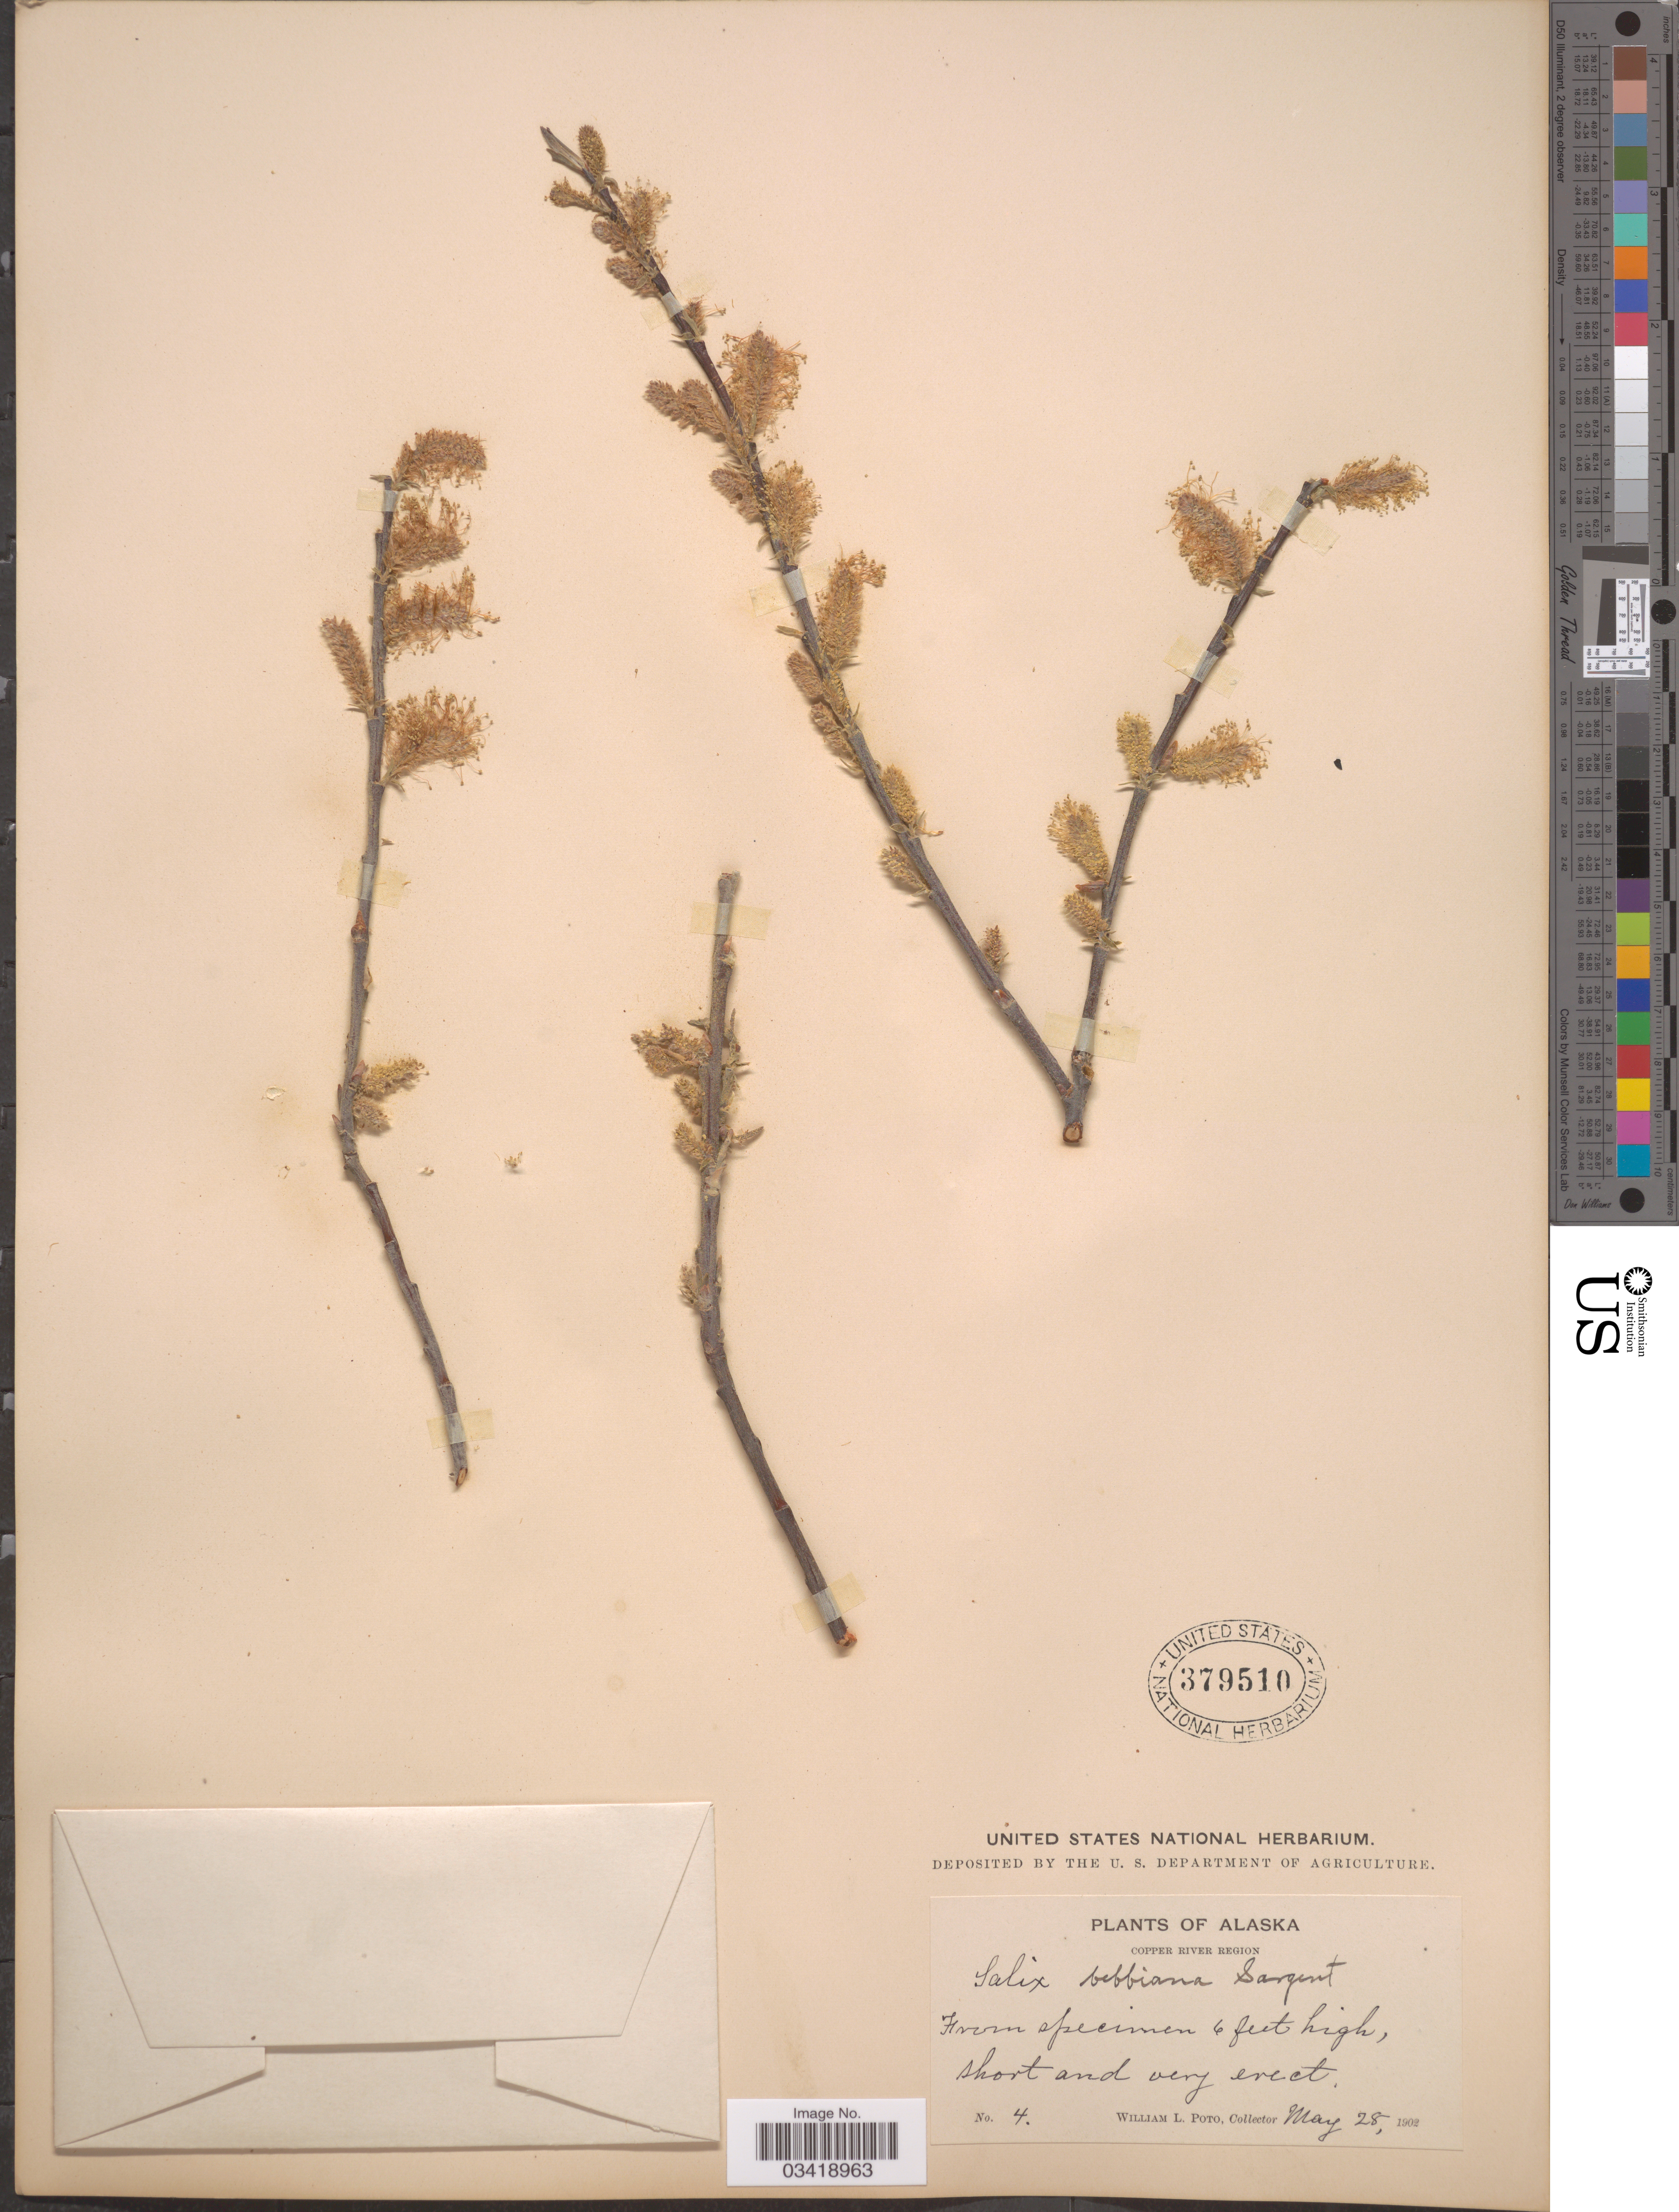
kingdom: Plantae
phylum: Tracheophyta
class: Magnoliopsida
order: Malpighiales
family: Salicaceae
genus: Salix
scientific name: Salix bebbiana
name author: Sarg.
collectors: W. Poto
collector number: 4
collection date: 1902-05-28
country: United States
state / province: Alaska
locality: Copper River Region.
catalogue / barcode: US 379510